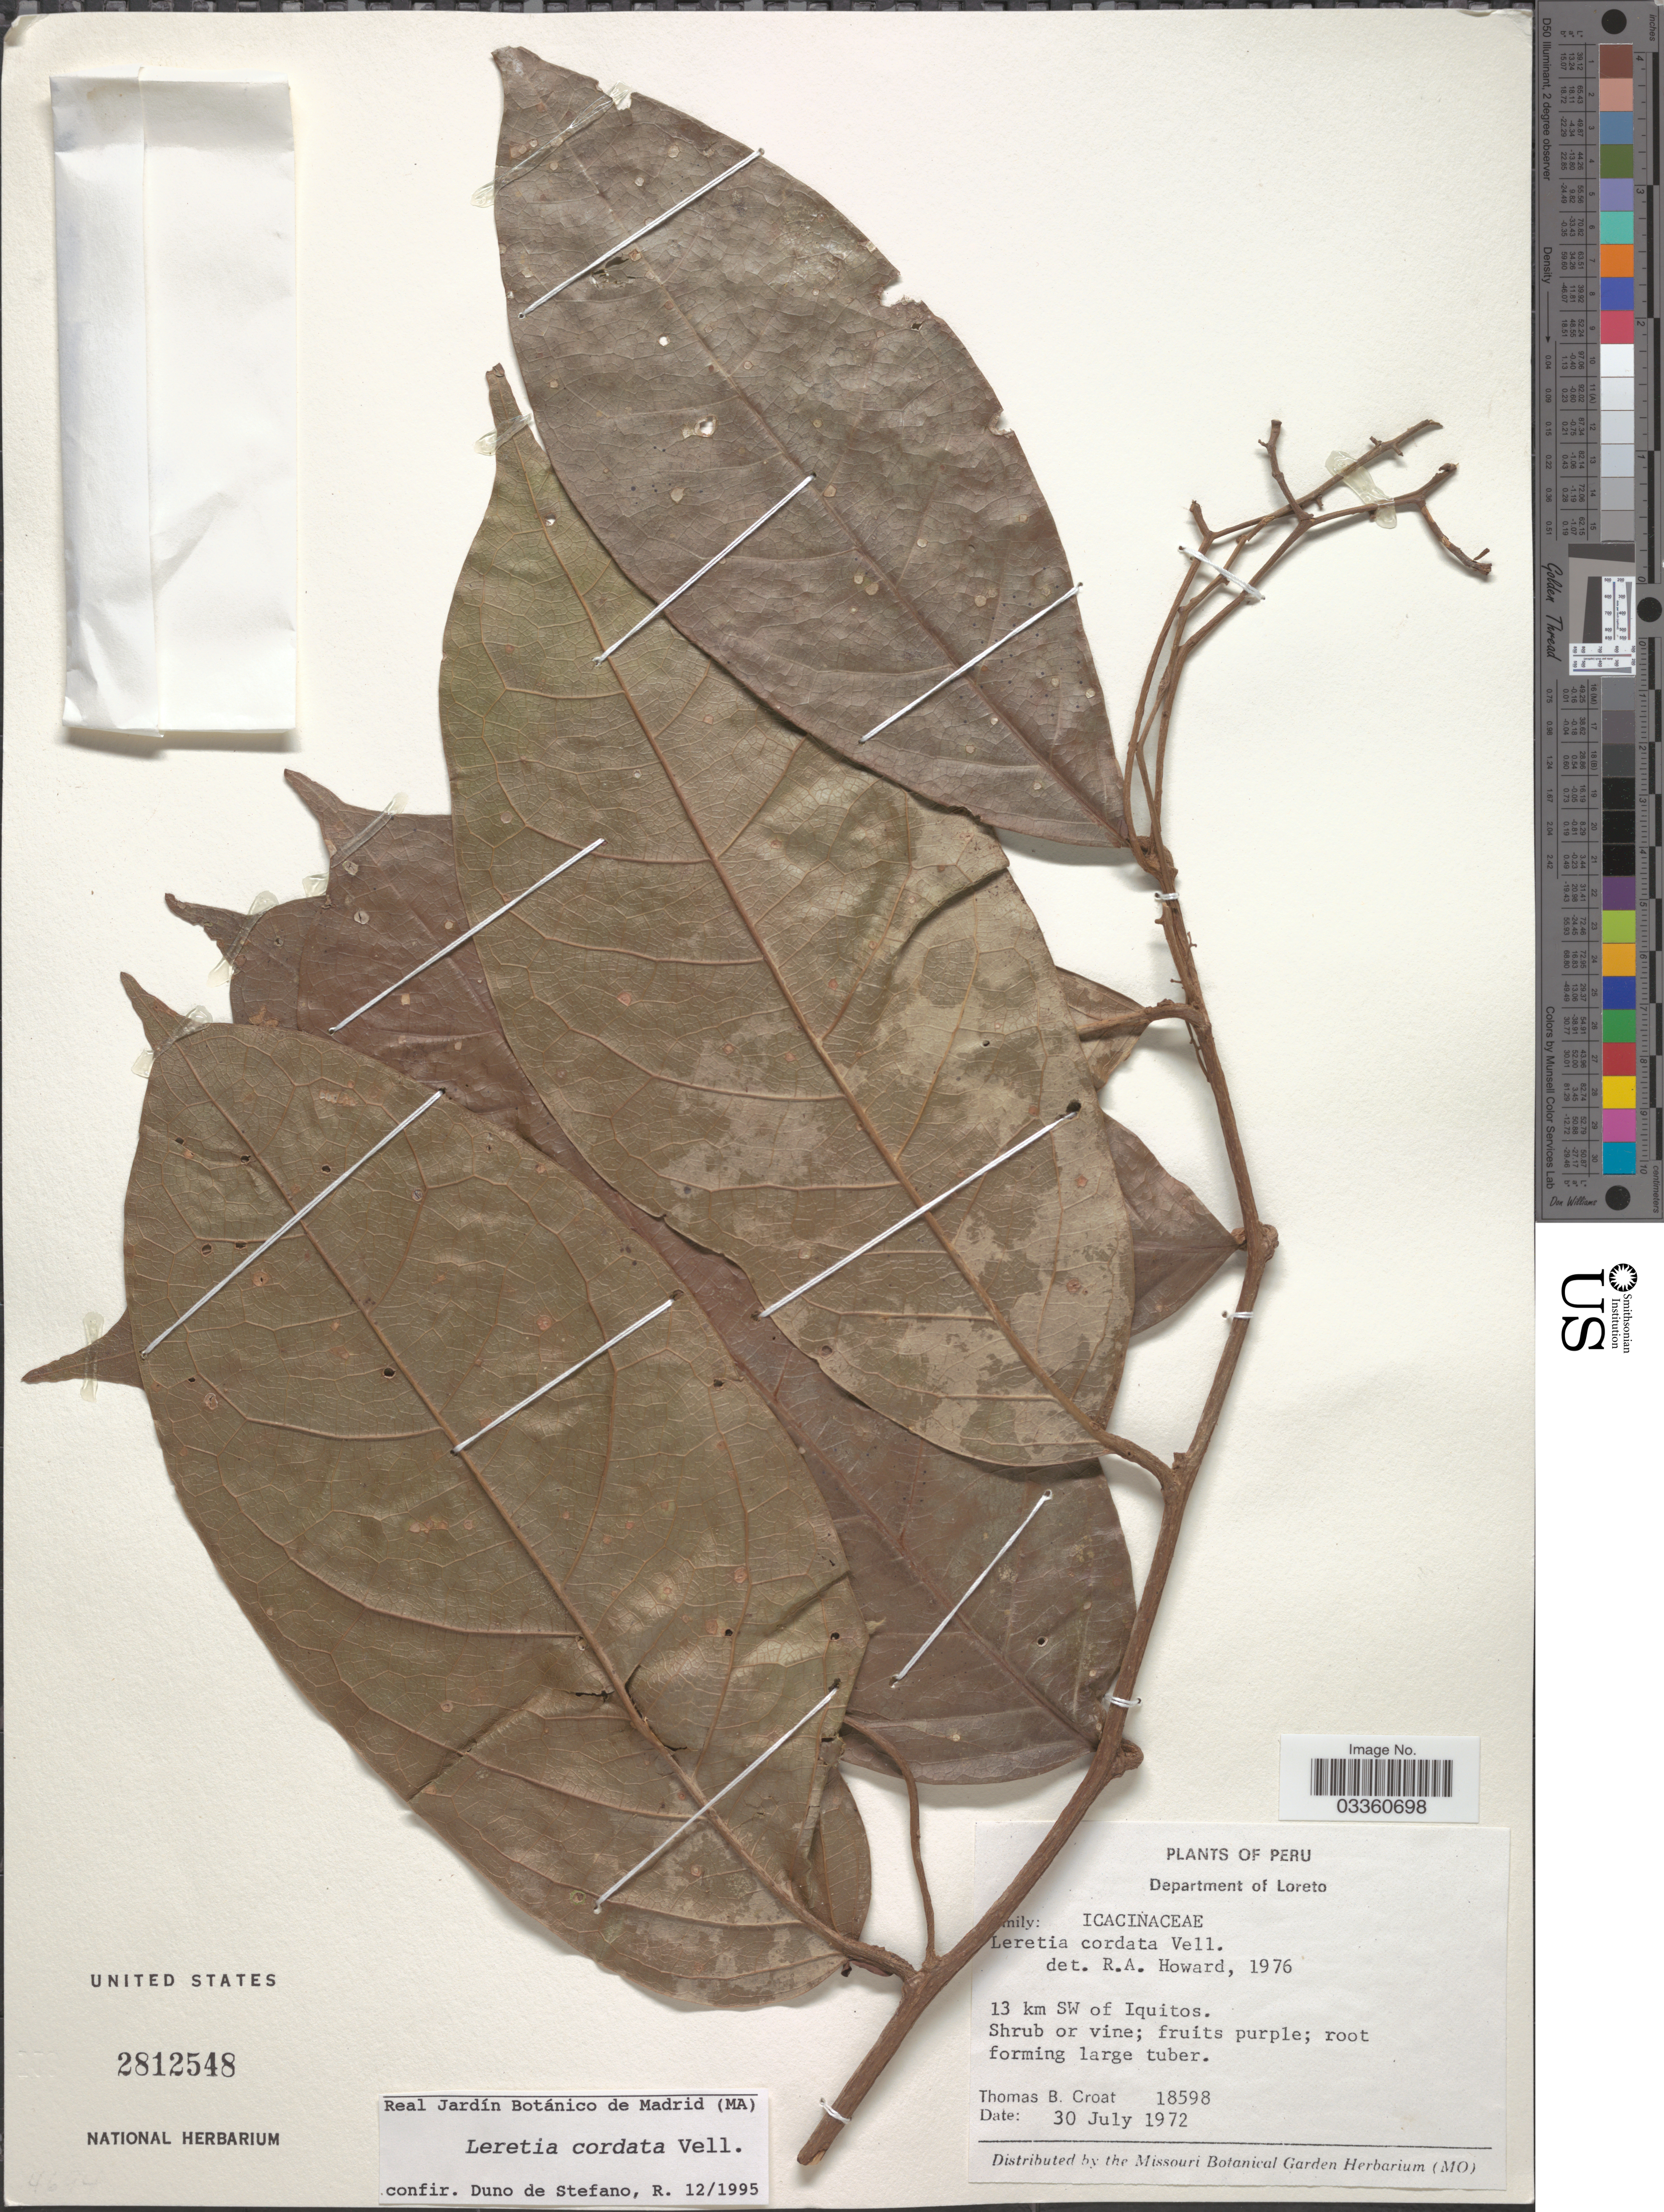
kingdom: Plantae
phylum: Tracheophyta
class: Magnoliopsida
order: Icacinales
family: Icacinaceae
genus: Leretia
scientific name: Leretia cordata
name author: Vell.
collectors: T. B. Croat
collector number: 18598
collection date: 1972-07-30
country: Peru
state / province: Loreto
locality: Department of Loreto, 13 km SW of Iquitos.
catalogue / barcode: US 2812548